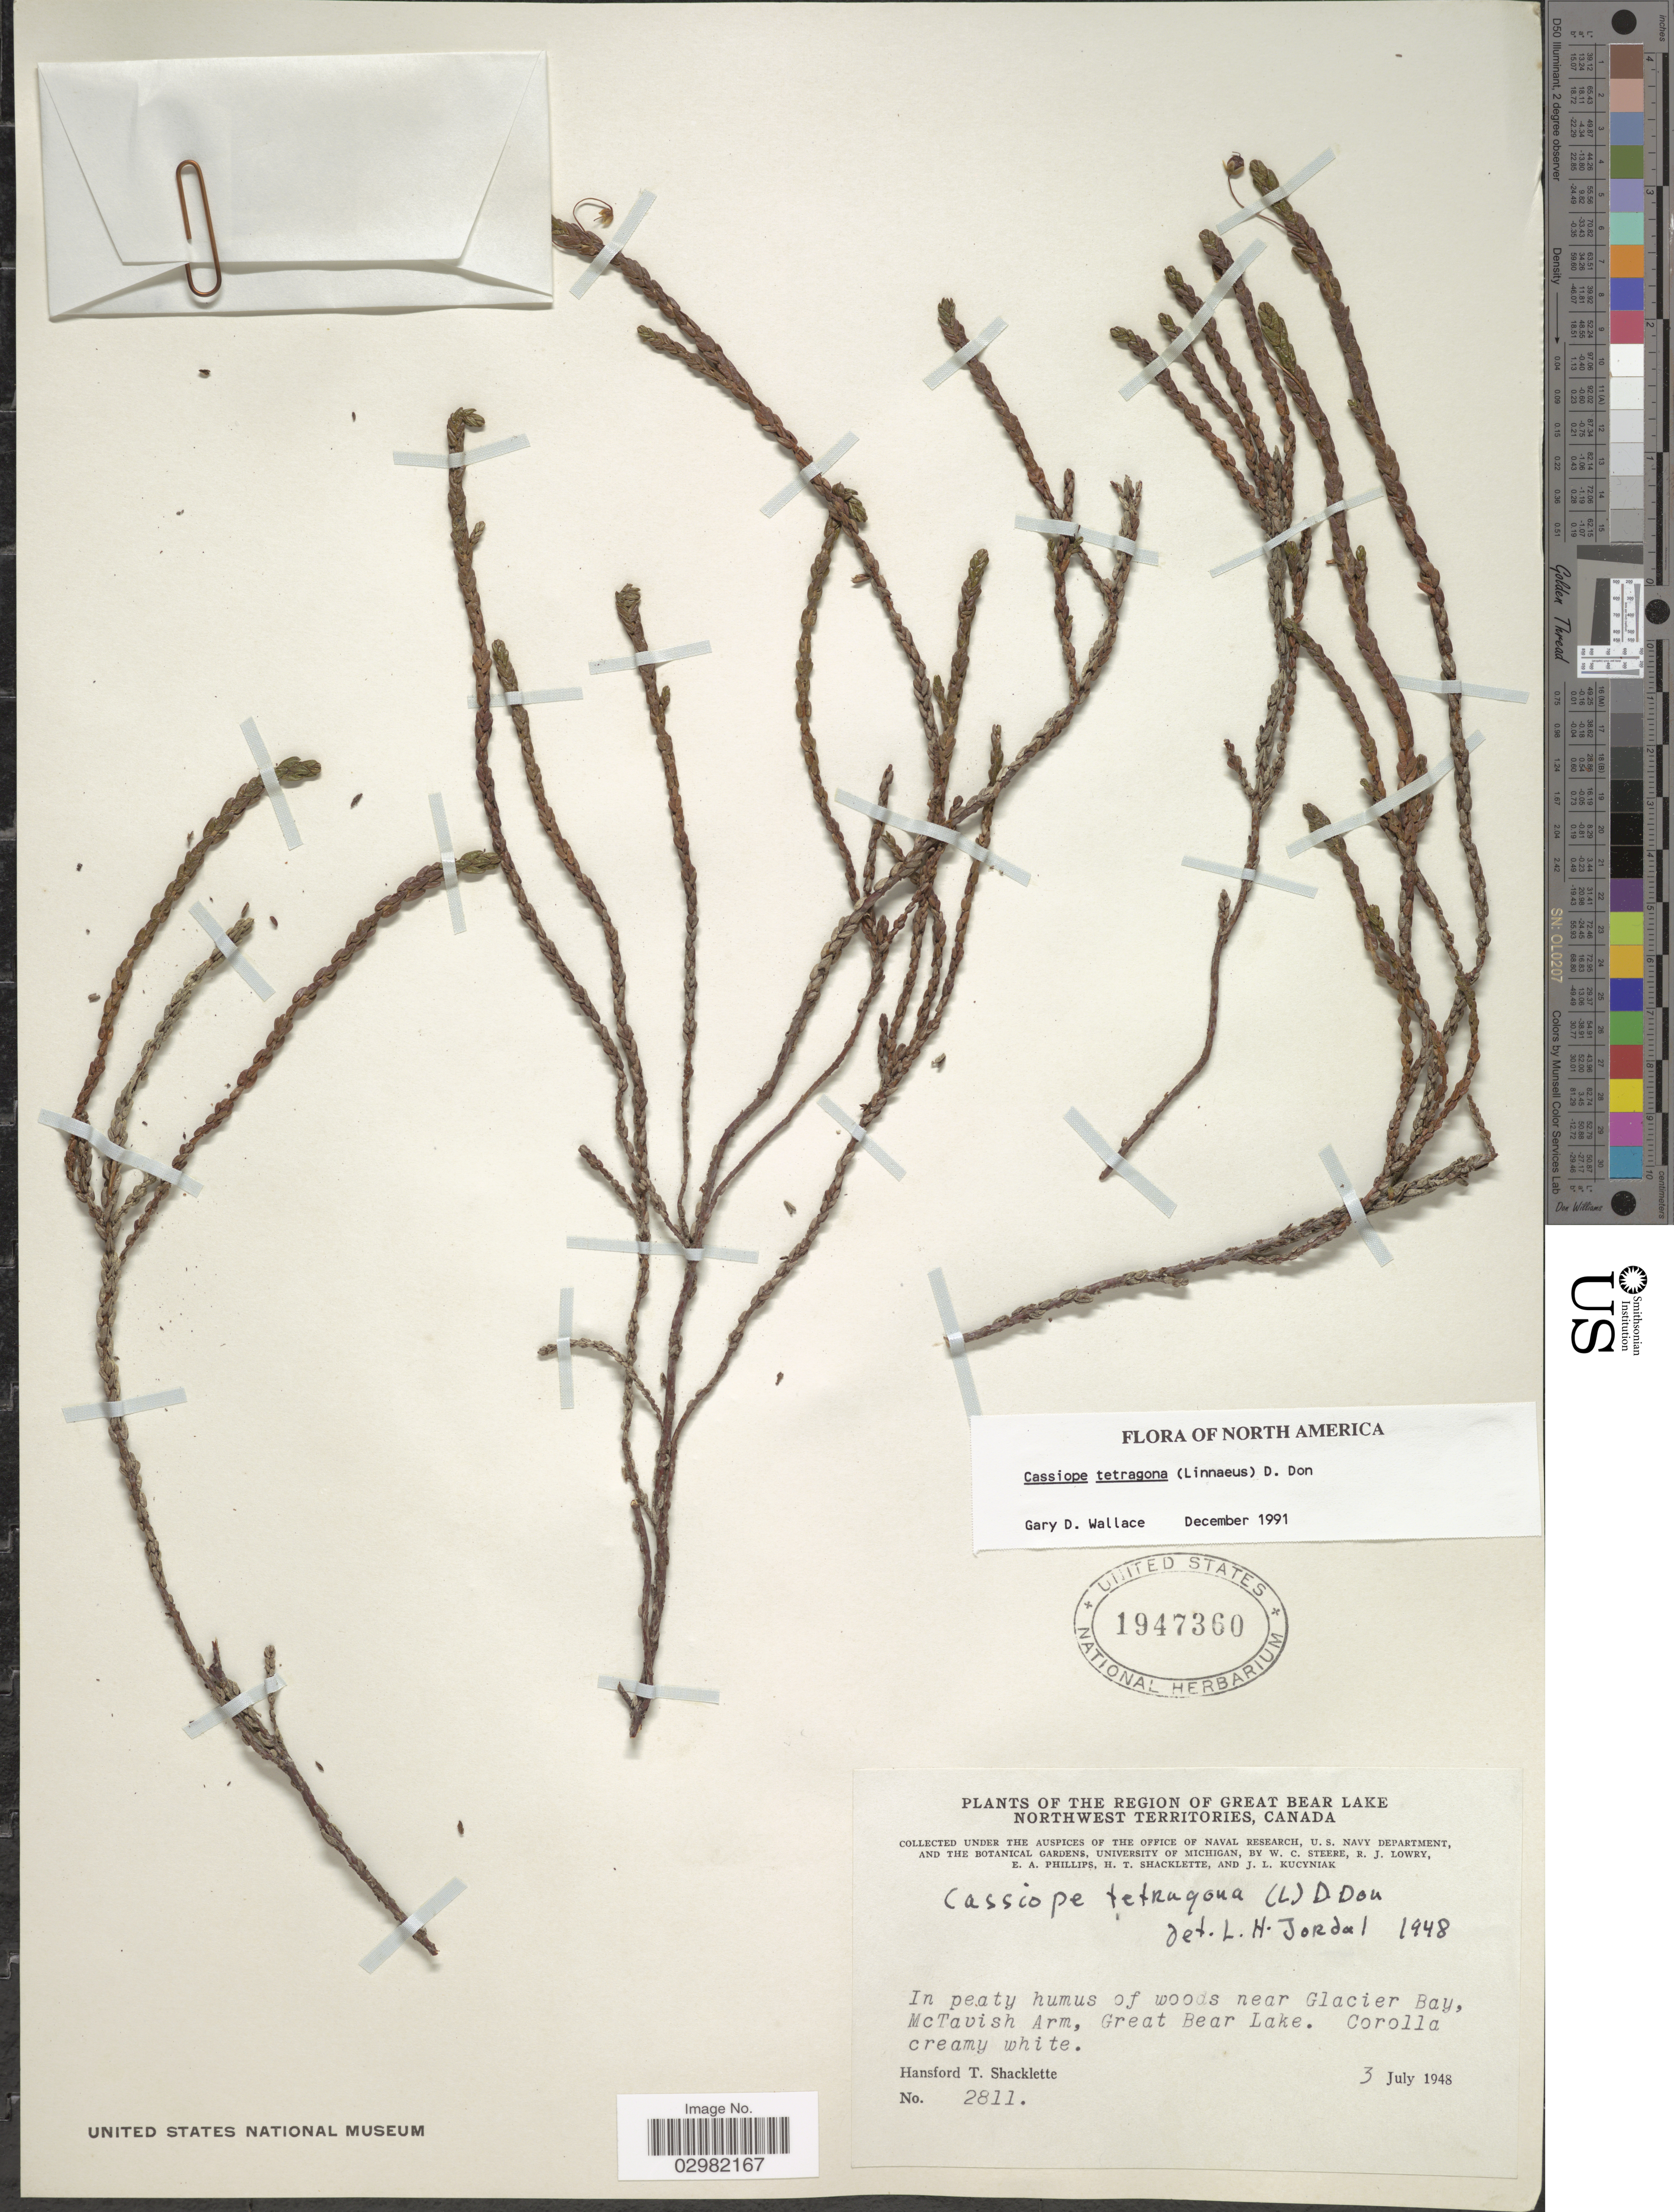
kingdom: Plantae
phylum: Tracheophyta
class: Magnoliopsida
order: Ericales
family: Ericaceae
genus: Cassiope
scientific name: Cassiope tetragona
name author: (L.) D. Don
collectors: H. Shacklette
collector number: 2811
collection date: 1948-07-03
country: Canada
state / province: Northwest Territories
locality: The Region of the Great Bear Lake. In peaty humus of woods near Glacier Bay, McTavish Arm, Great Bear Lake.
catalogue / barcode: US 1947360